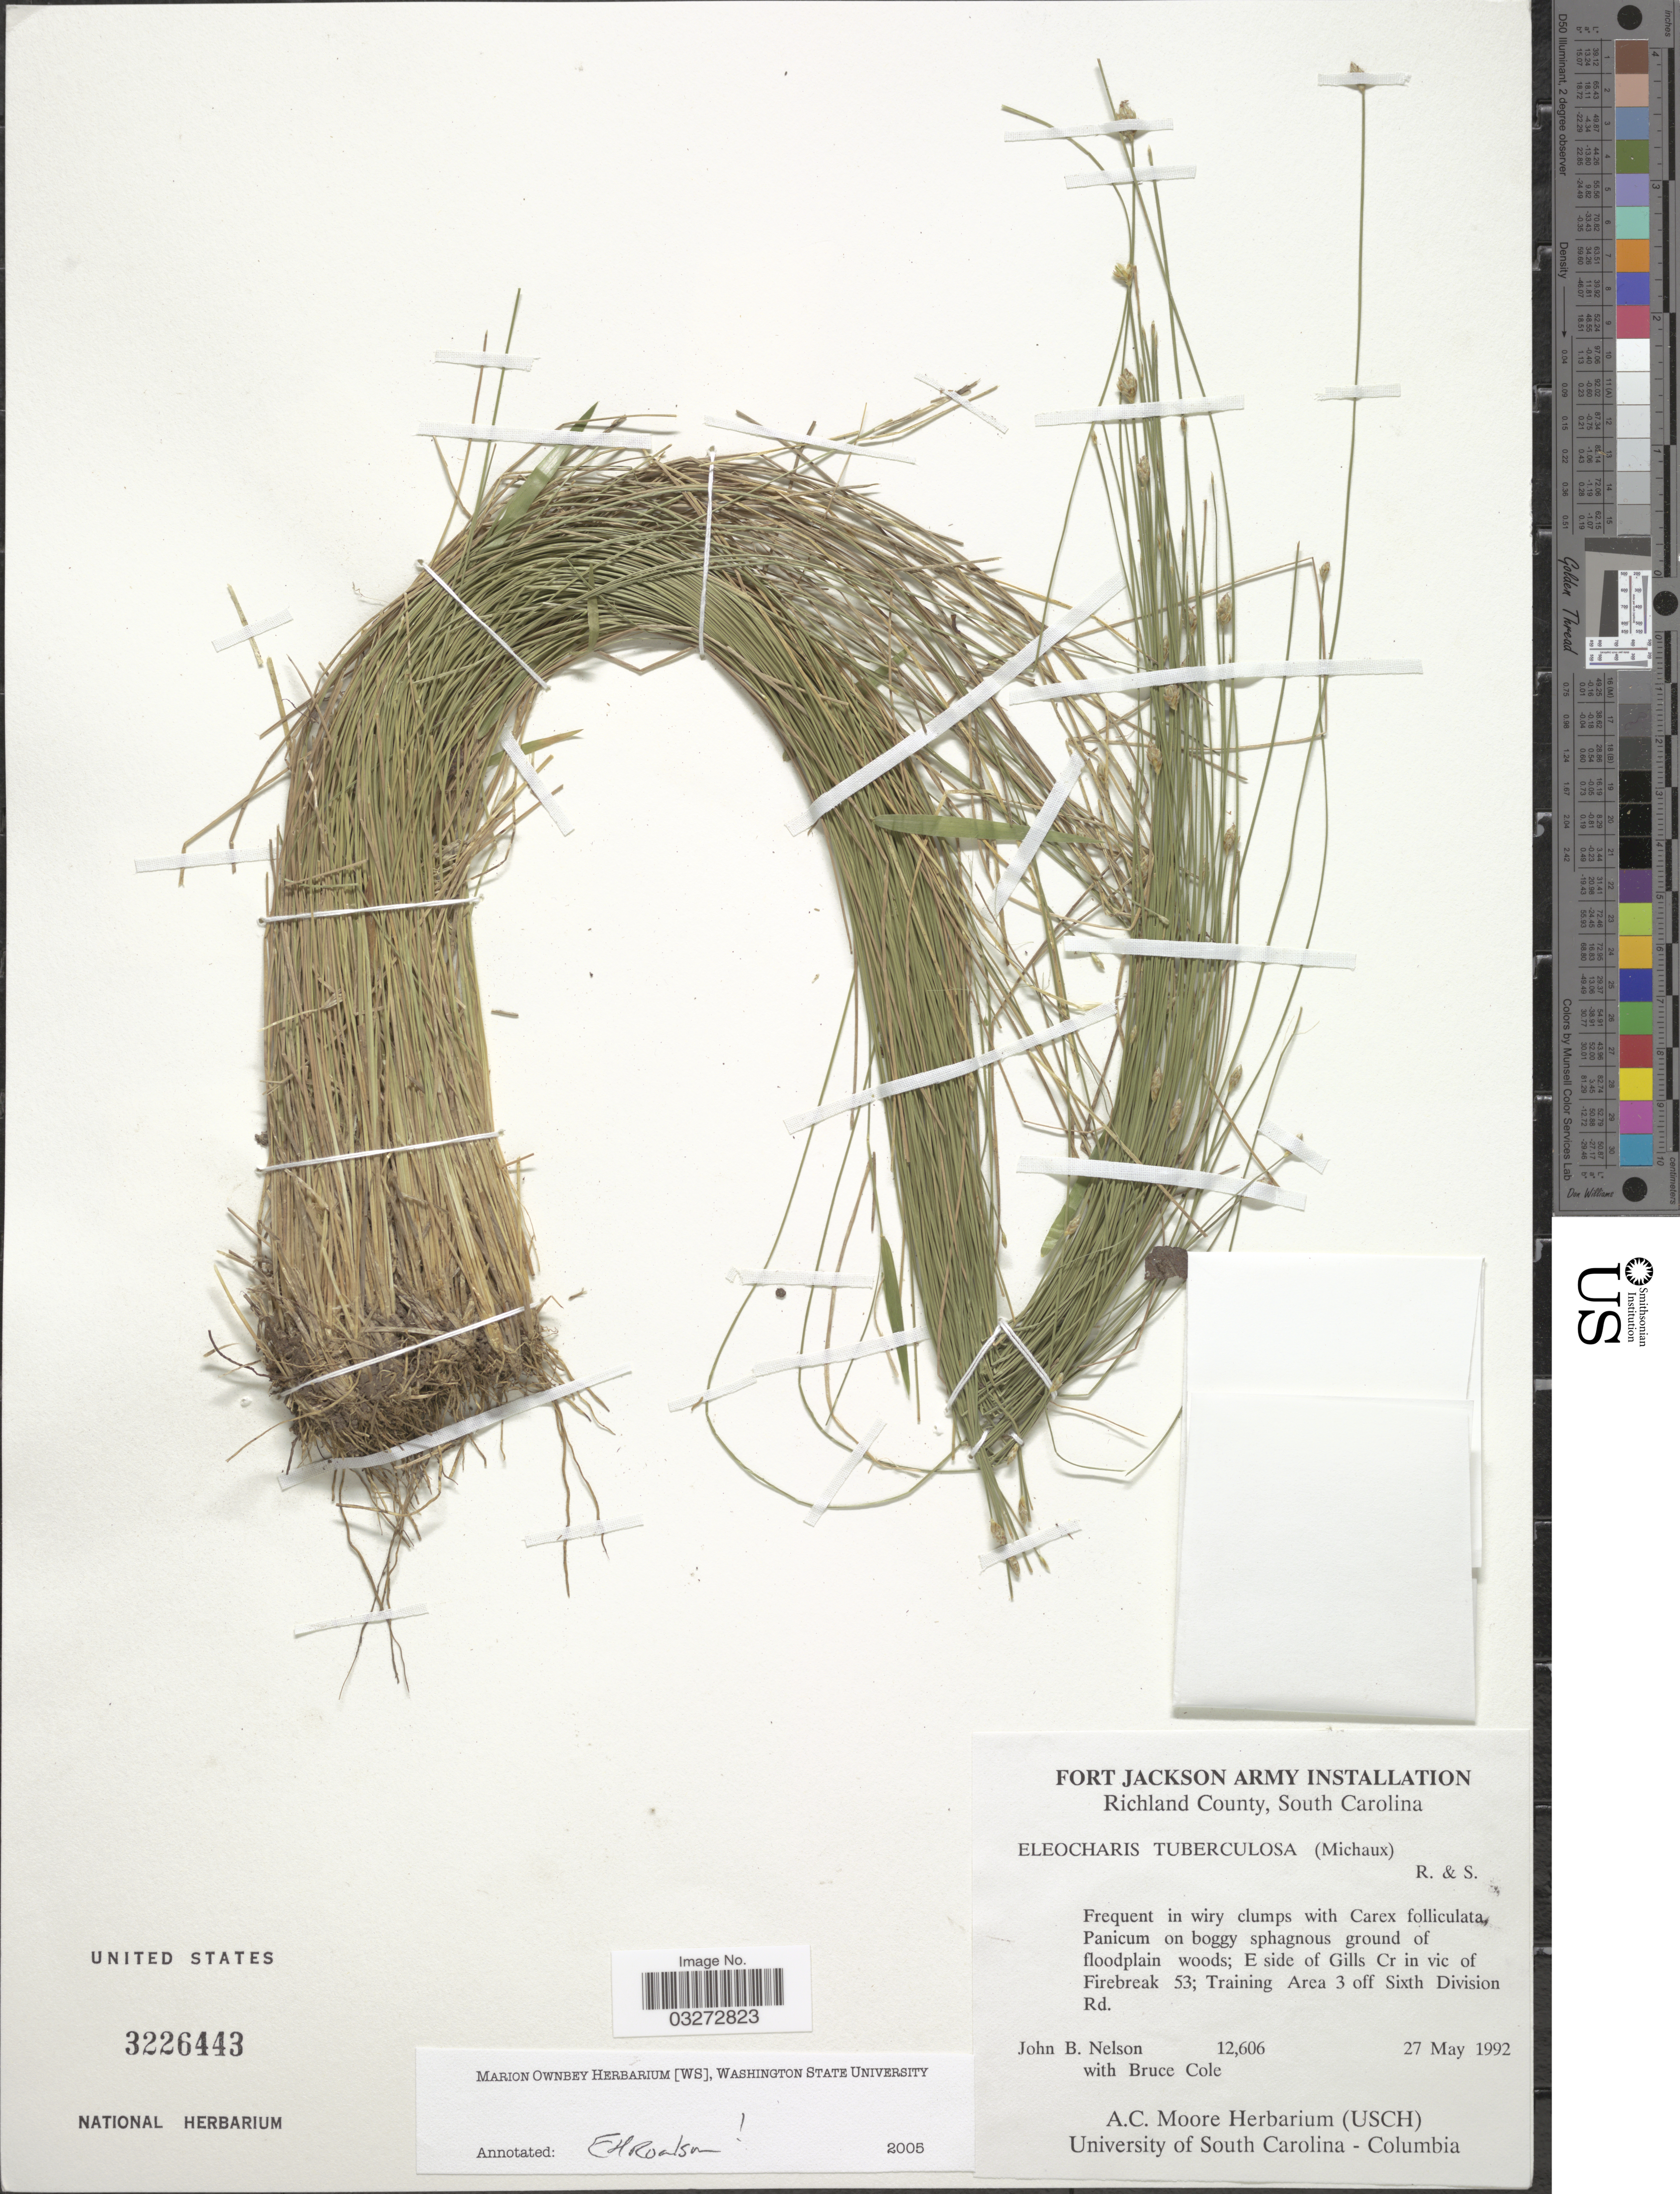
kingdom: Plantae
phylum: Tracheophyta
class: Liliopsida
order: Poales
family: Cyperaceae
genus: Eleocharis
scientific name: Eleocharis tuberculosa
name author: (Michx.) Roem. & Schult.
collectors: J. B. Nelson & B. Cole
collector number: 12606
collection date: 1992-05-27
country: United States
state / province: South Carolina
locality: Richland County. E side of Gills Cr. in vic of Firebreak 53; Training Area 3 off Sixth Division Rd.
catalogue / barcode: US 3226443